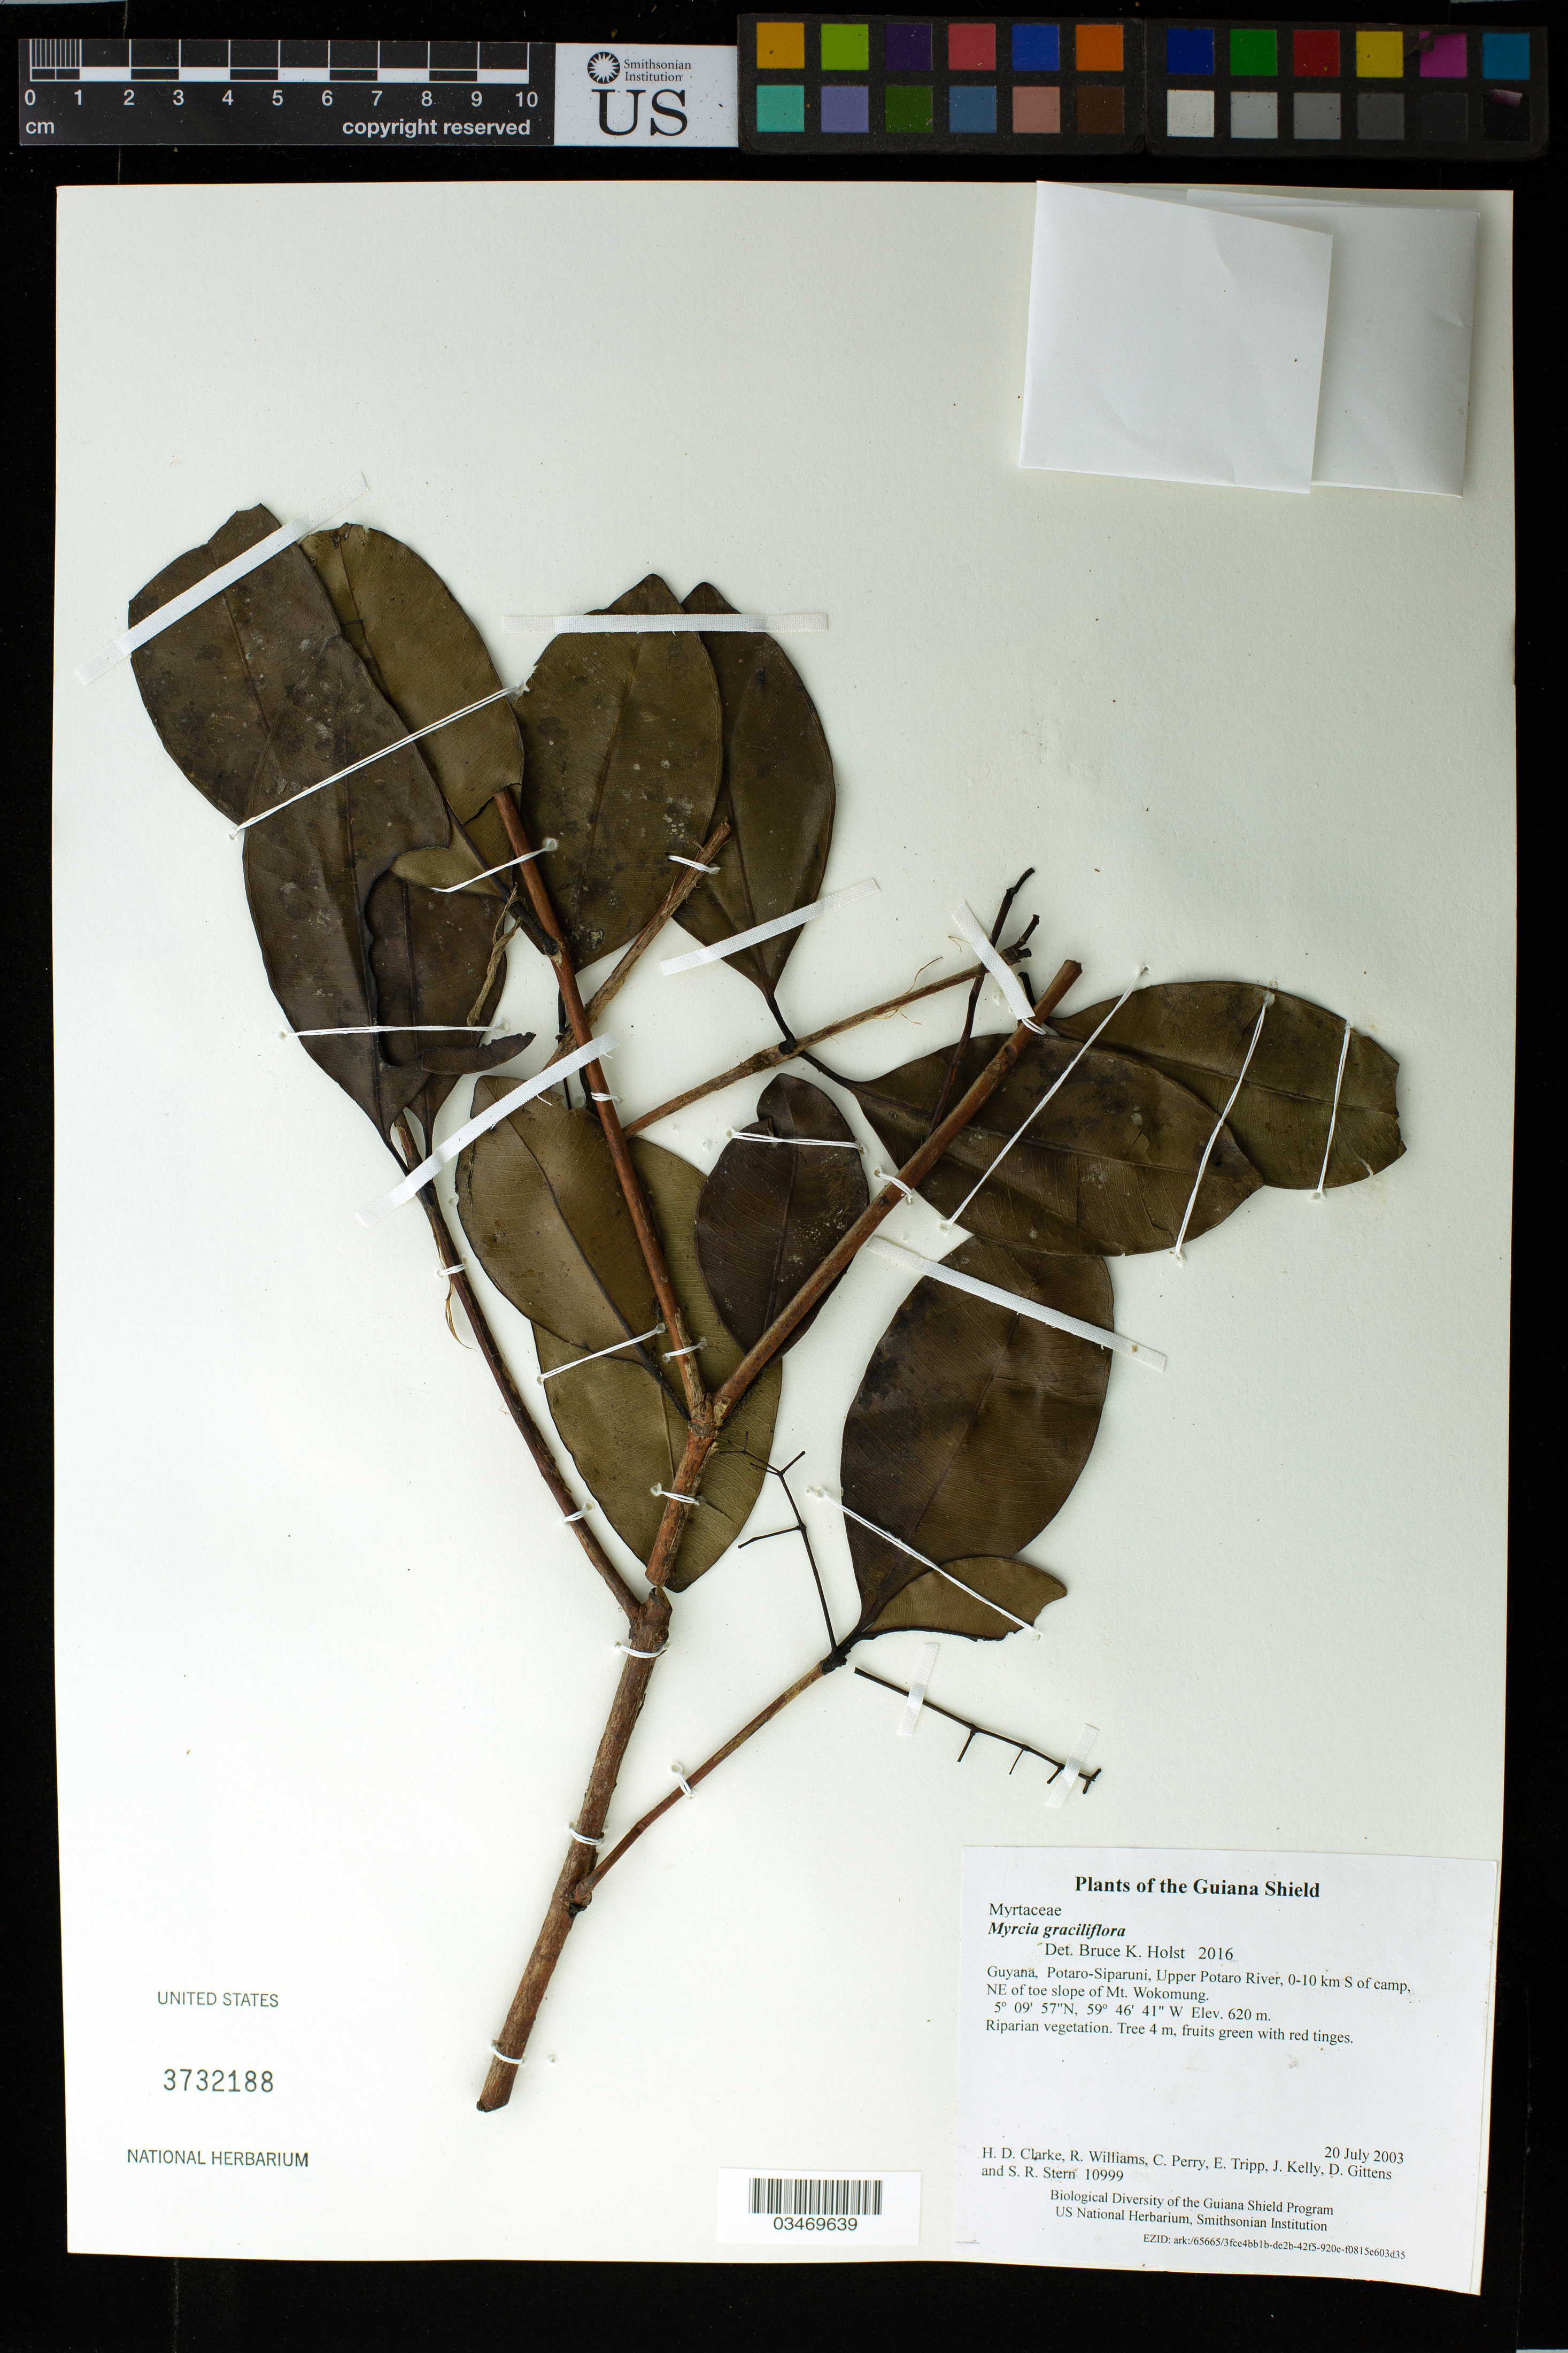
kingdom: Plantae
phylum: Tracheophyta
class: Magnoliopsida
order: Myrtales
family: Myrtaceae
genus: Myrcia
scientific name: Myrcia graciliflora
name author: Sagot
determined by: Holst, Bruce K.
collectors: H. D. Clarke, R. Williams, C. Perry, E. Tripp, J. Kelly, D. Gittens & S. R. Stern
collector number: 10999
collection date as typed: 20 July 2003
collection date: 2003-07-20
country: Guyana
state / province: Potaro-Siparuni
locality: Upper Potaro River, 0-10 km S of camp, NE of toe slope of Mt. Wokomung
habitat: Riparian vegetation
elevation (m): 620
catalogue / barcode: US 3732188